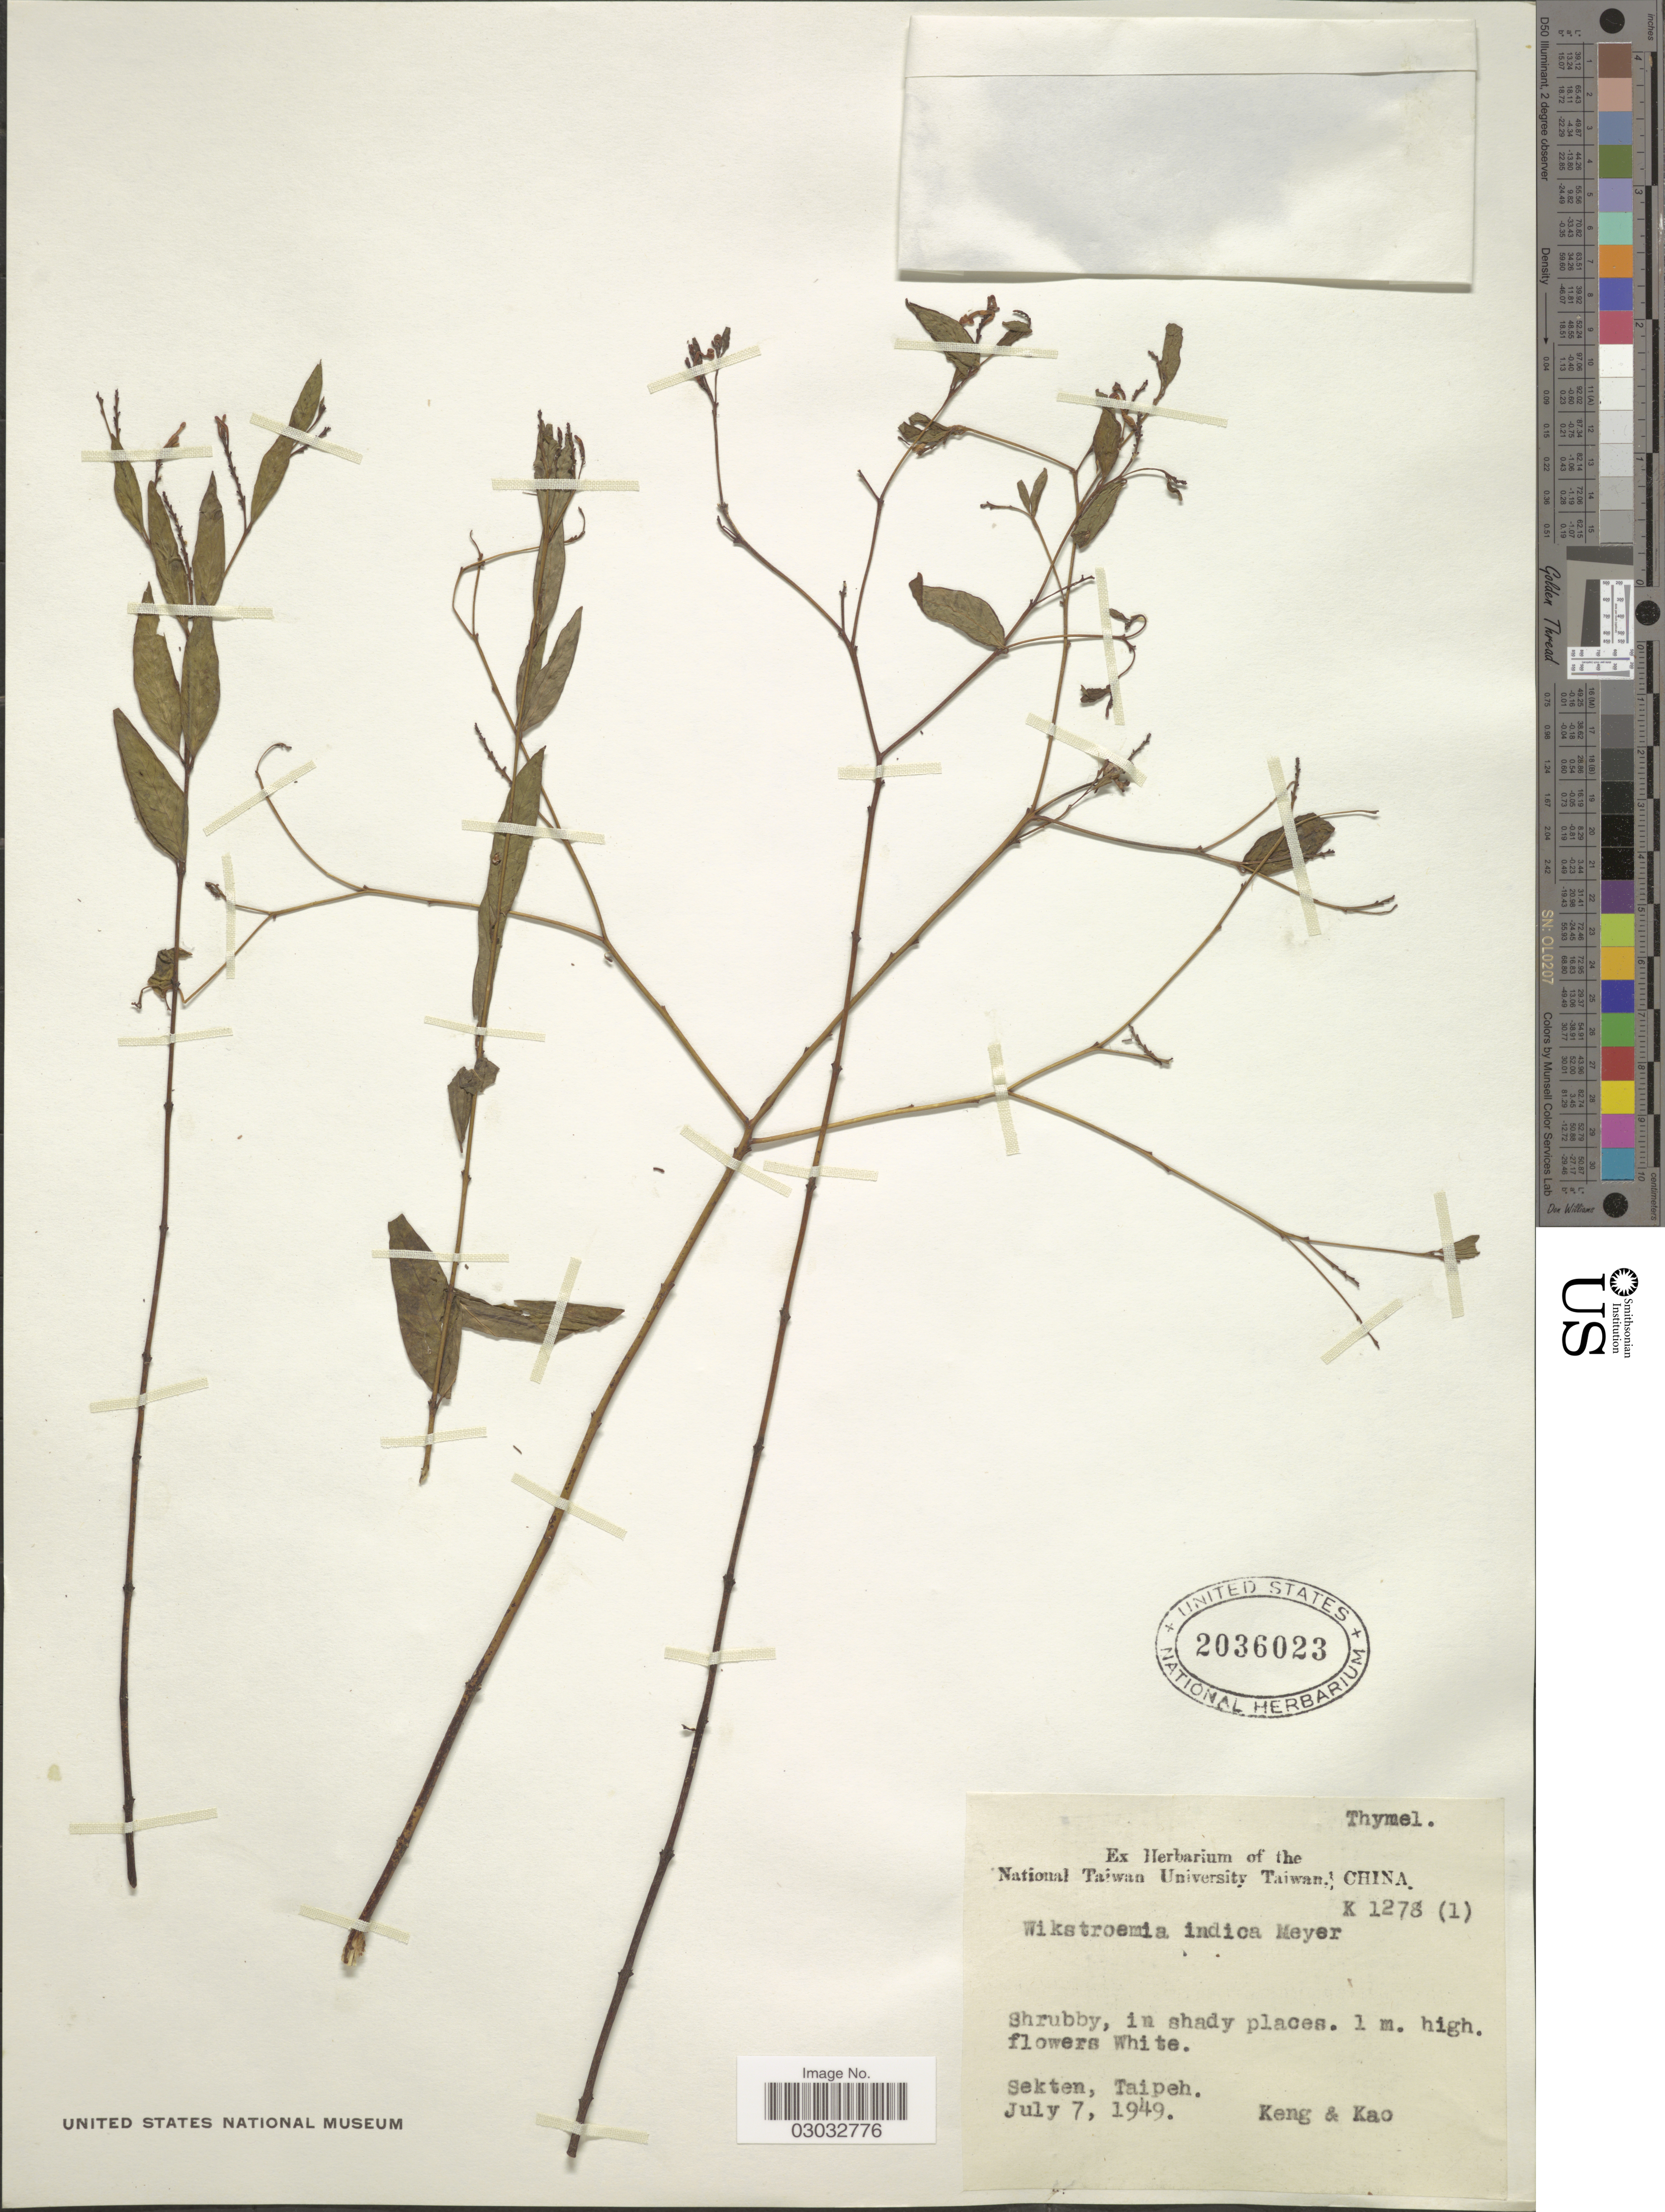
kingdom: Plantae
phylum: Tracheophyta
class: Magnoliopsida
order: Malvales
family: Thymelaeaceae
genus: Wikstroemia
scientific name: Wikstroemia indica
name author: (L.) C.A. Mey.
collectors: -- Keng & -. Kao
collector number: K 1278 (1)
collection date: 1949-07-07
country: Taiwan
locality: Sekten, Taipeh.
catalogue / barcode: US 2036023